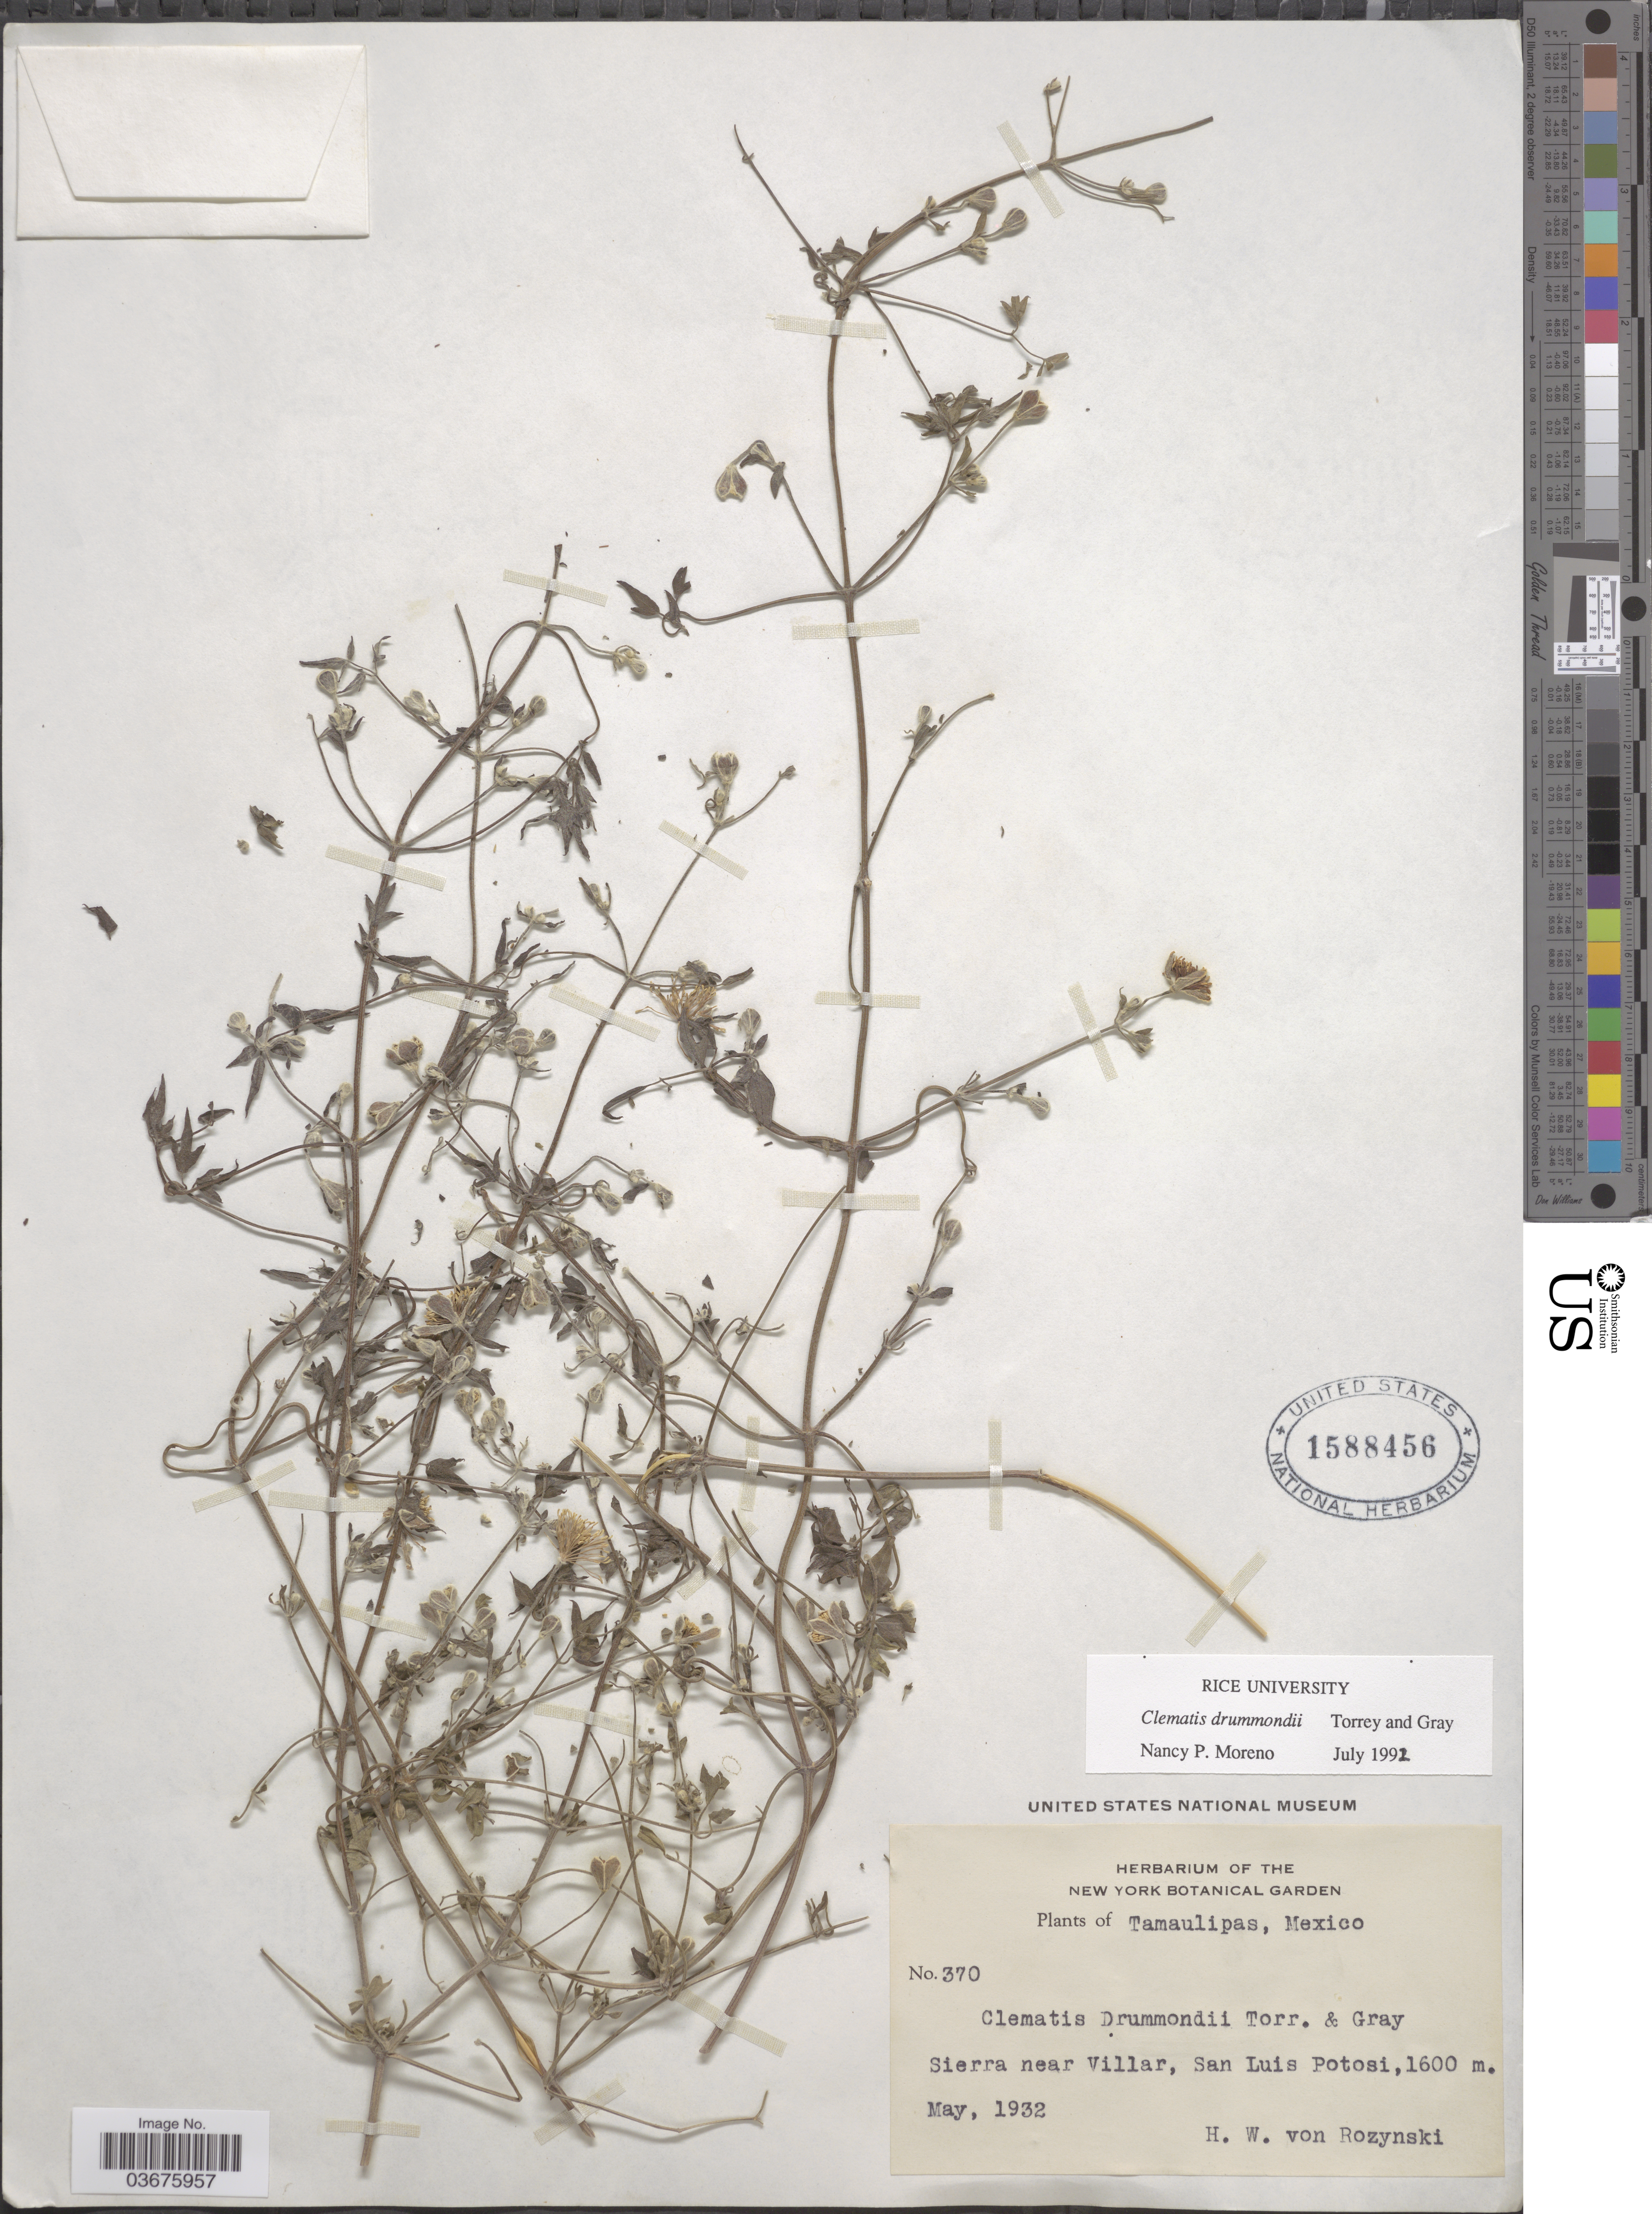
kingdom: Plantae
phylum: Tracheophyta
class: Magnoliopsida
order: Ranunculales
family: Ranunculaceae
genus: Clematis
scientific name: Clematis drummondii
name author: Torr. & A. Gray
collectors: Rozynski, H. W. von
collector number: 370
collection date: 1932-05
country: Mexico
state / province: Tamaulipas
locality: Sierra near Villar, San Luis Potosi.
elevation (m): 1600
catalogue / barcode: US 1588456